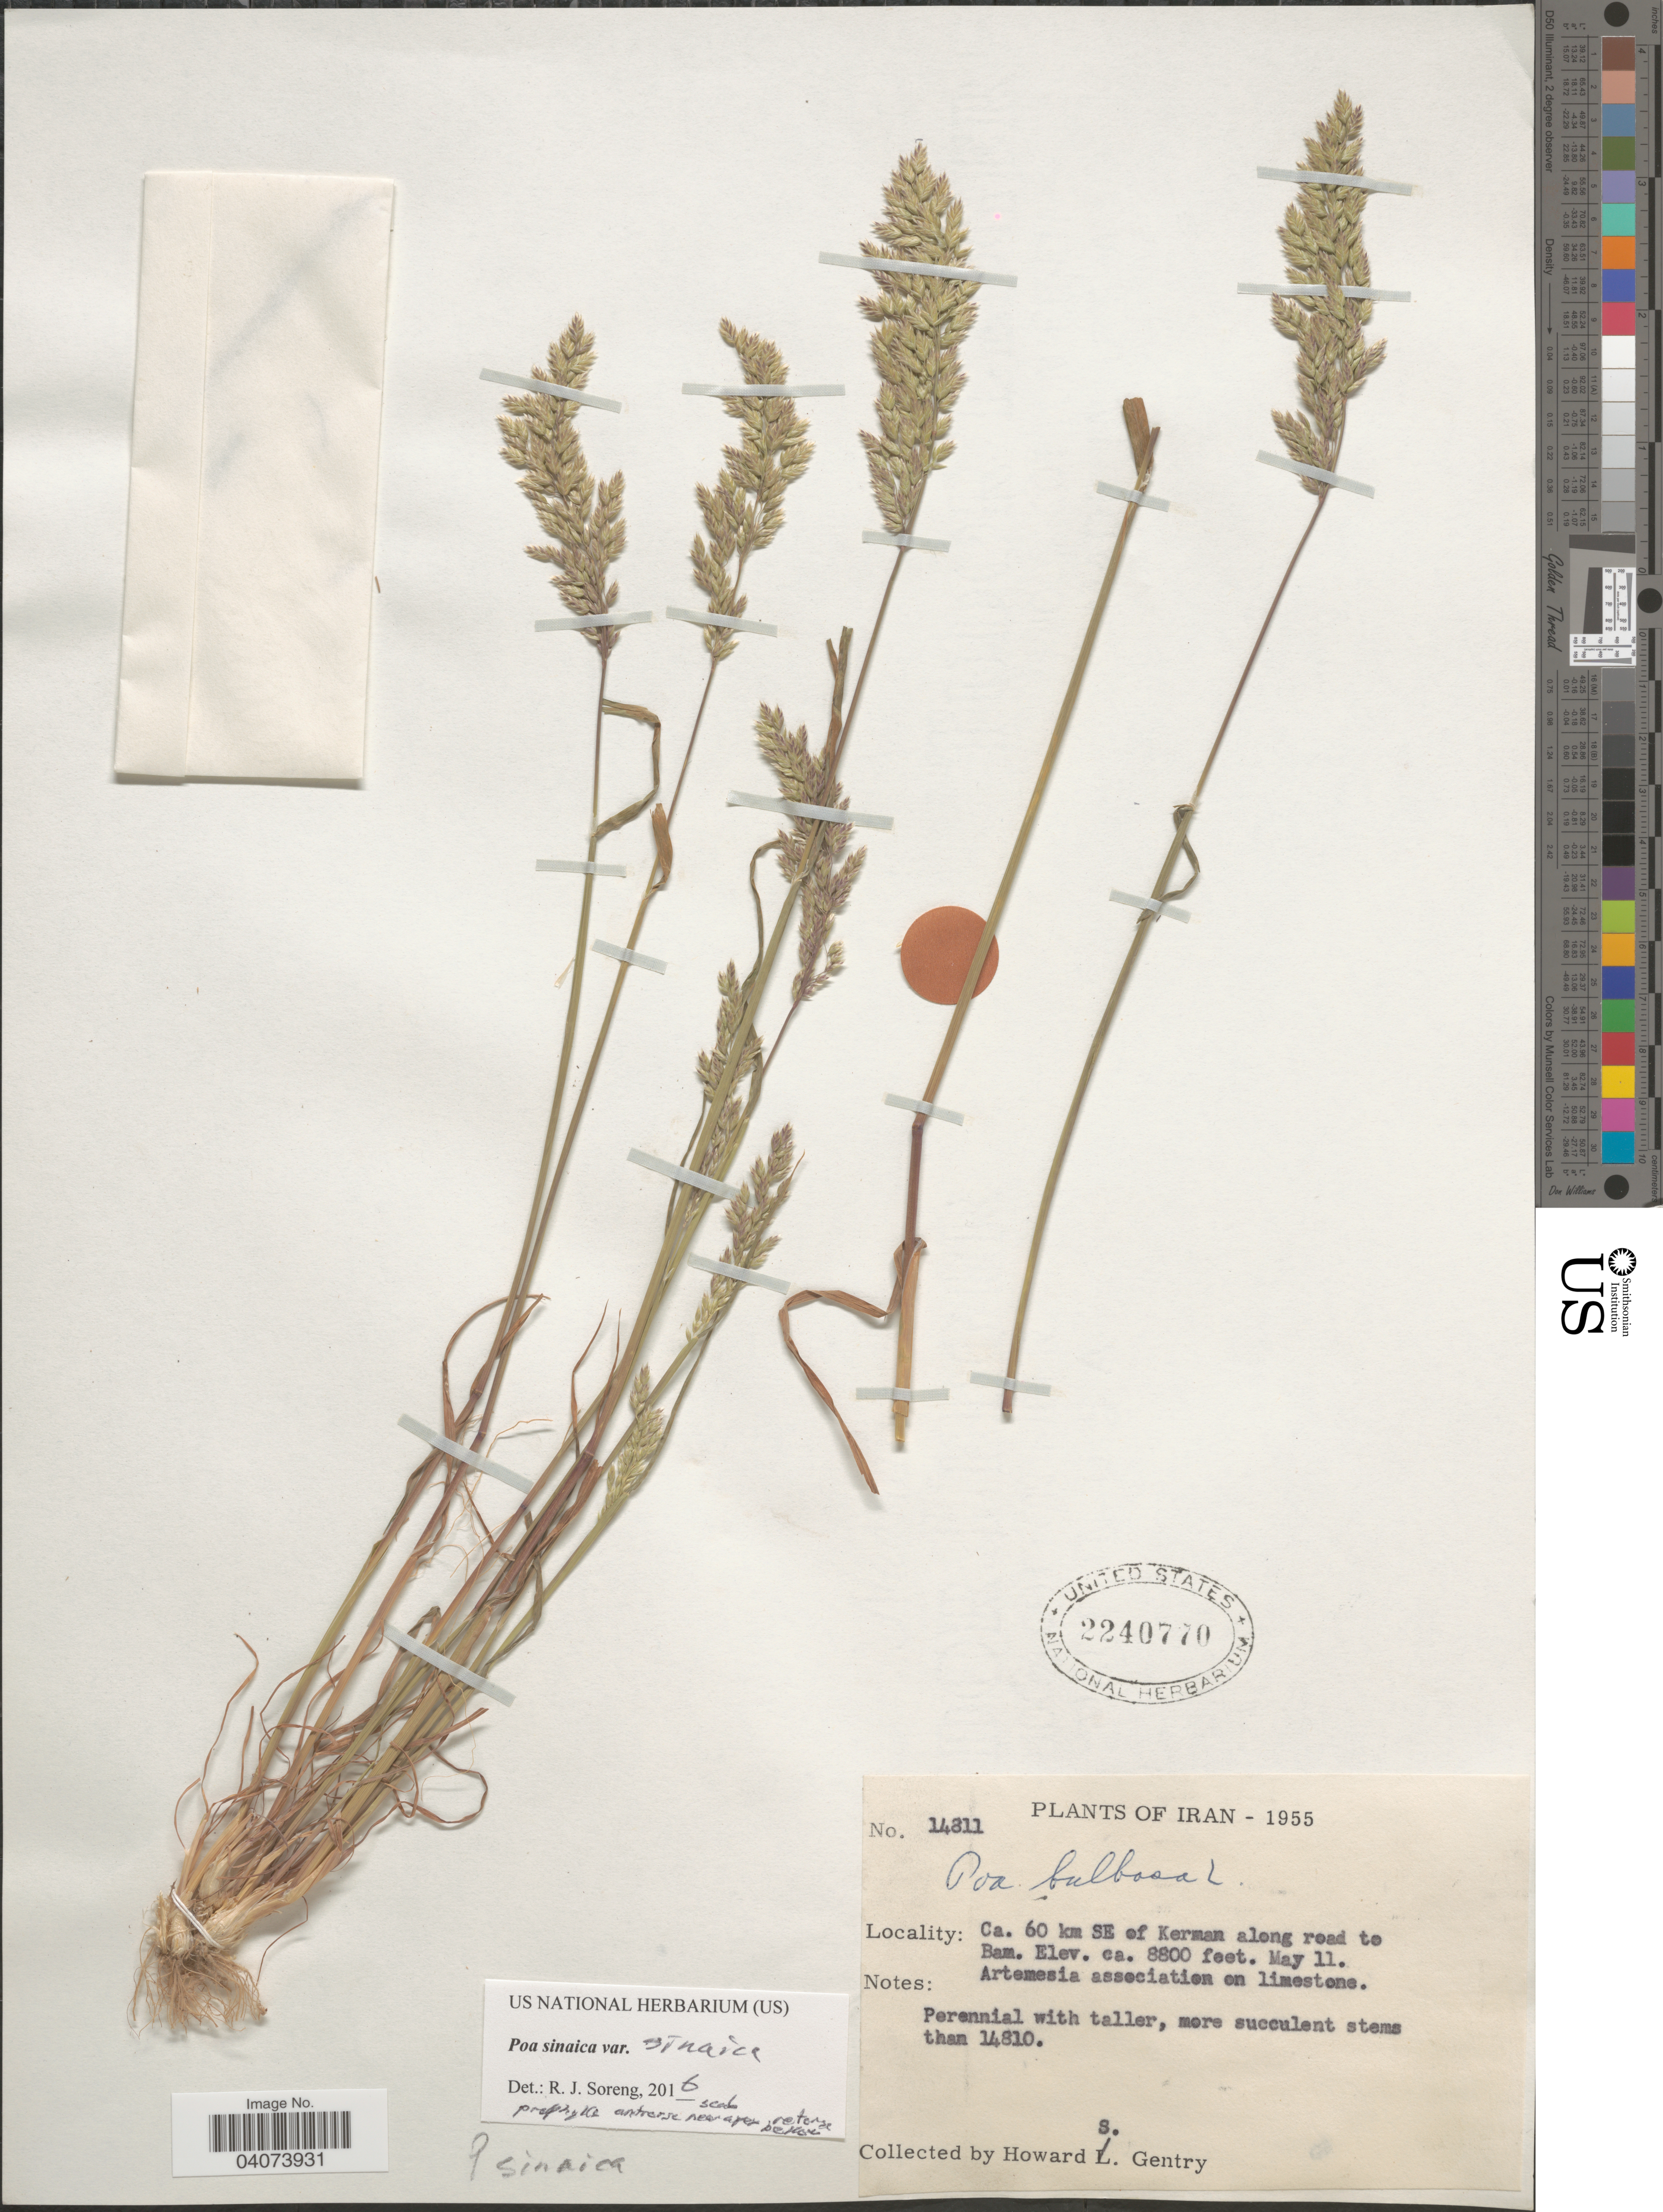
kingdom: Plantae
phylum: Tracheophyta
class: Liliopsida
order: Poales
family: Poaceae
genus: Poa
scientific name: Poa sinaica var. sinaica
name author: Steud.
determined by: Soreng, Robert J., Research Associate (BOT), Smithsonian Institution - National Museum of Natural History (UNITED STATES)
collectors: H. S. Gentry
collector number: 14811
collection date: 1955-05-11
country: Iran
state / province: Kerman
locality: Ca. 60 km SE of Kerman along road to Bam.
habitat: Limestone, Artemesia association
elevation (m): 2682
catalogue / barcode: US 2240770